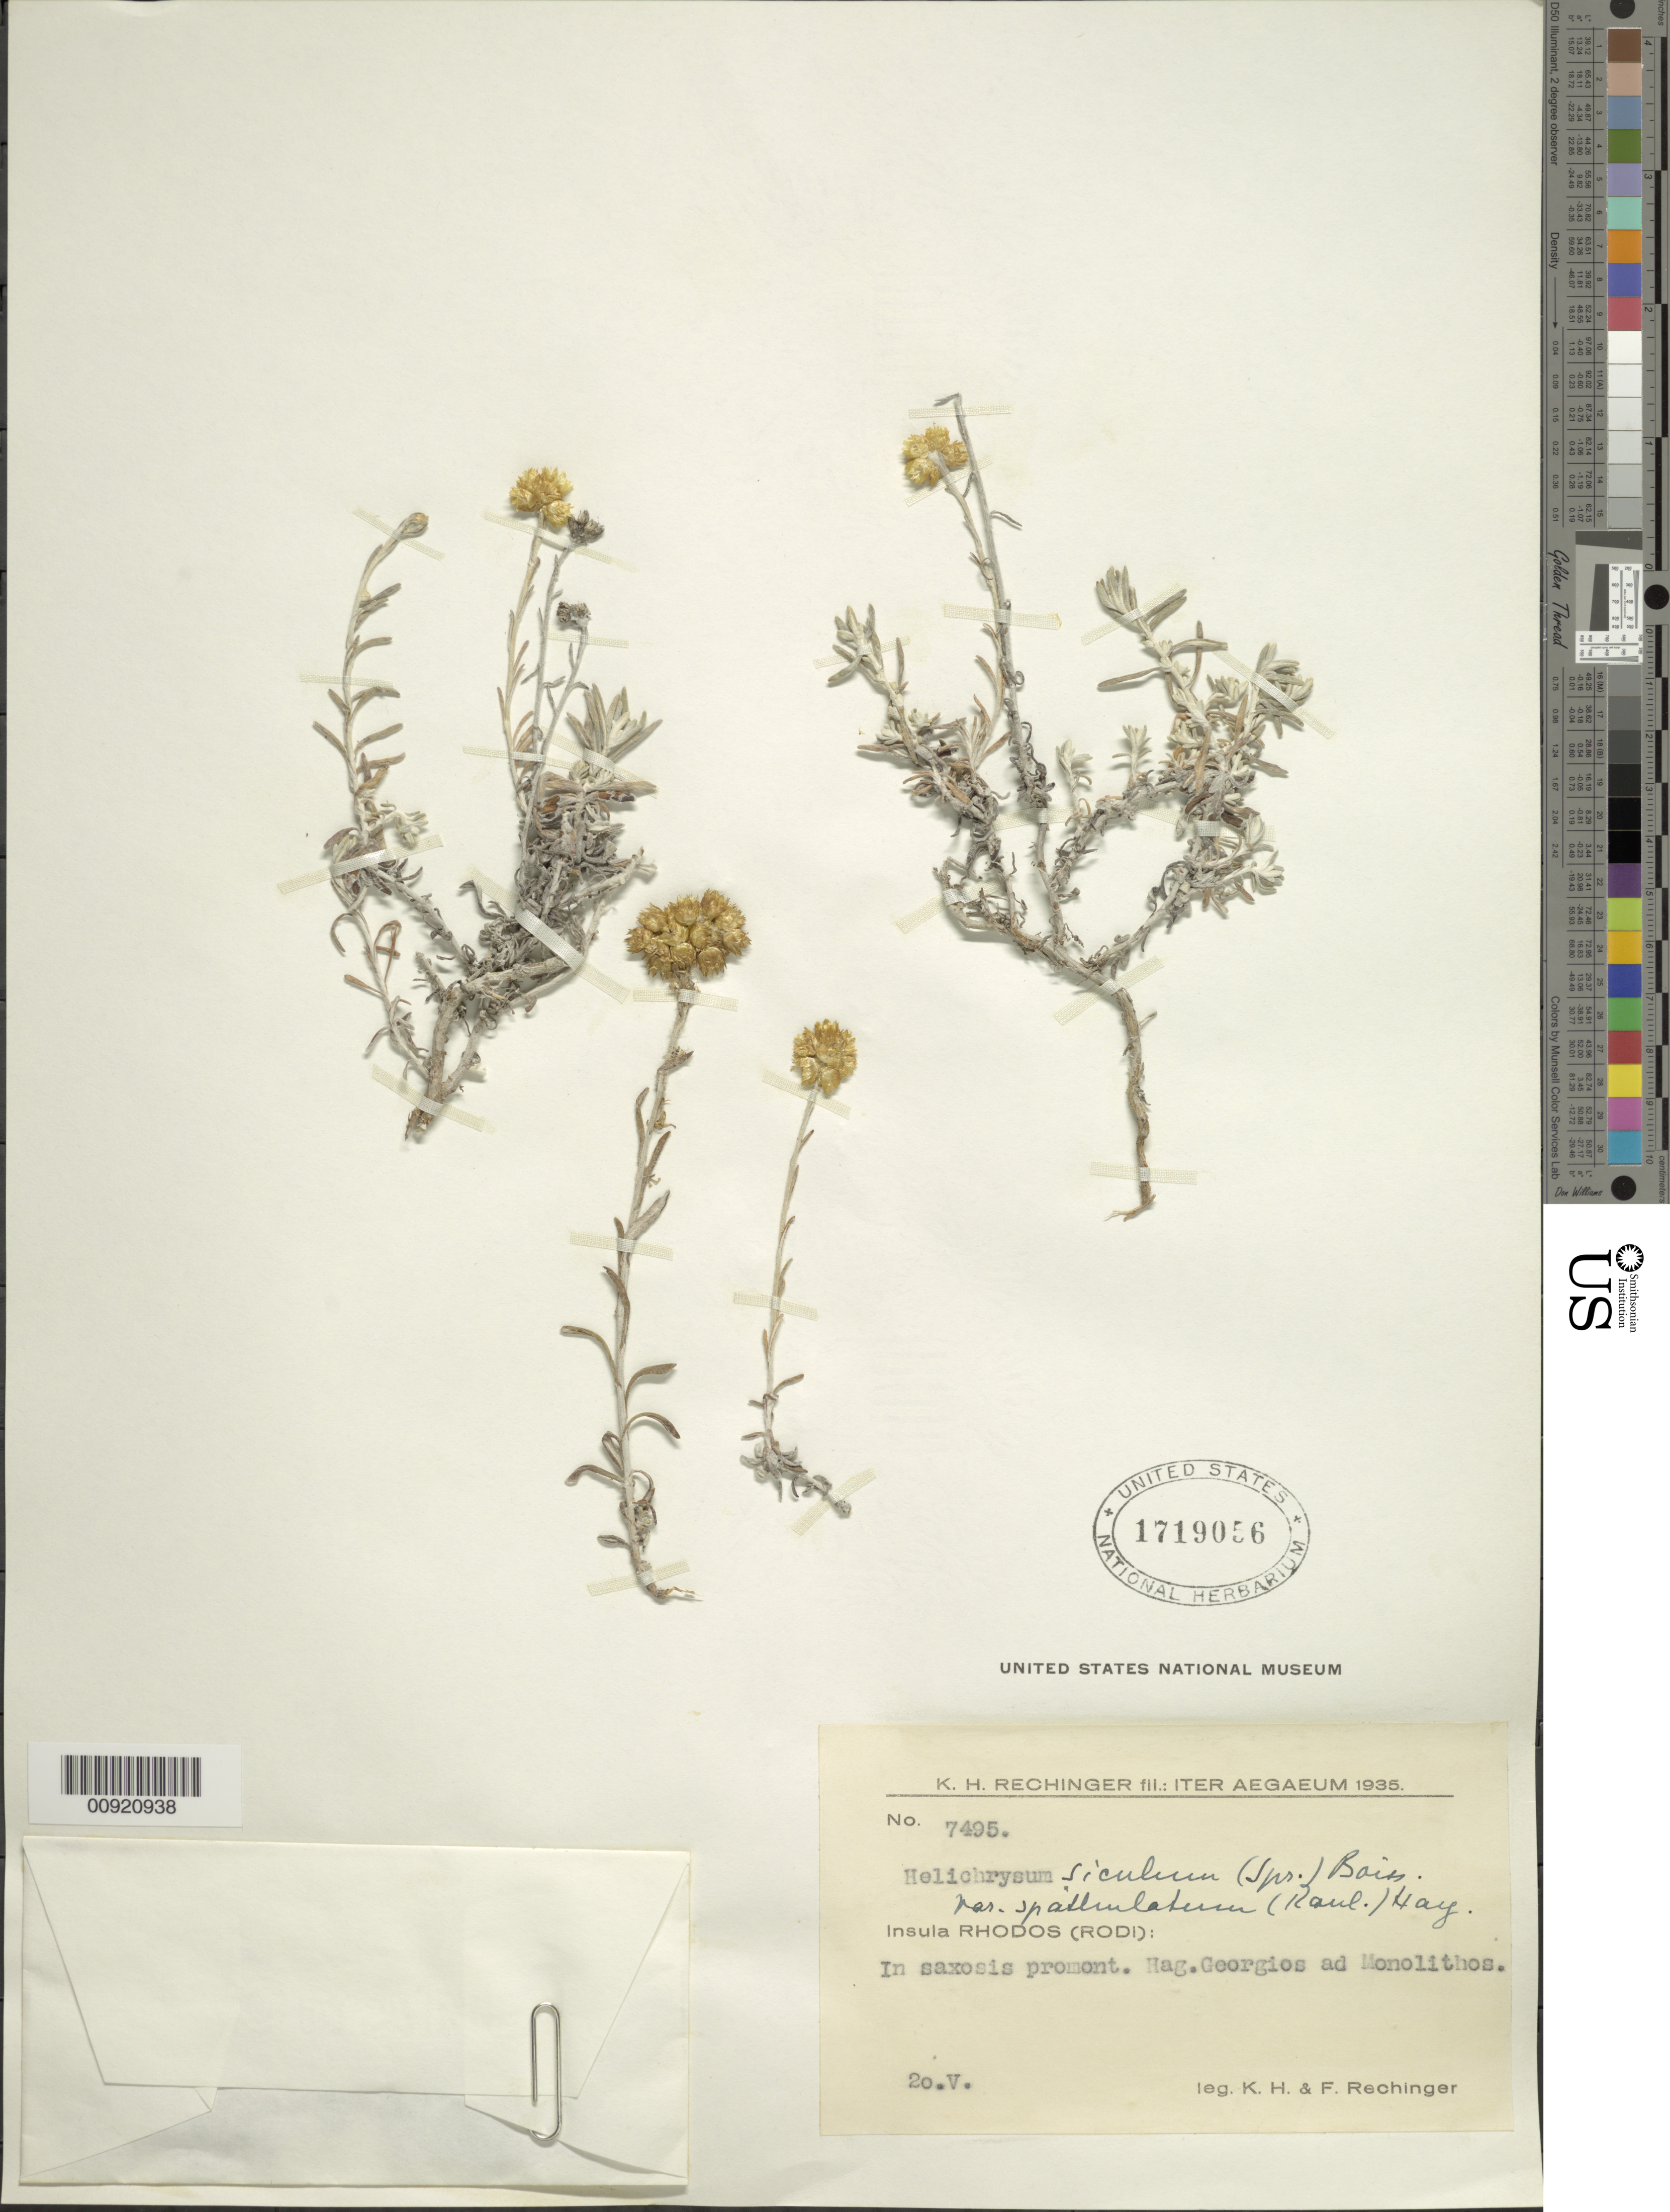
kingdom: Plantae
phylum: Tracheophyta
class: Magnoliopsida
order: Asterales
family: Asteraceae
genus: Helichrysum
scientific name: Helichrysum siculum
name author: Boiss.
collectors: K. H. Rechinger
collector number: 7495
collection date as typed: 20 May 1935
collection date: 1935-05-20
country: Greece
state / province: South Aegean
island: Rhodes I.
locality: In saxosis promont. Hag. Georgios ad Monolithos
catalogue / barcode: US 1719056